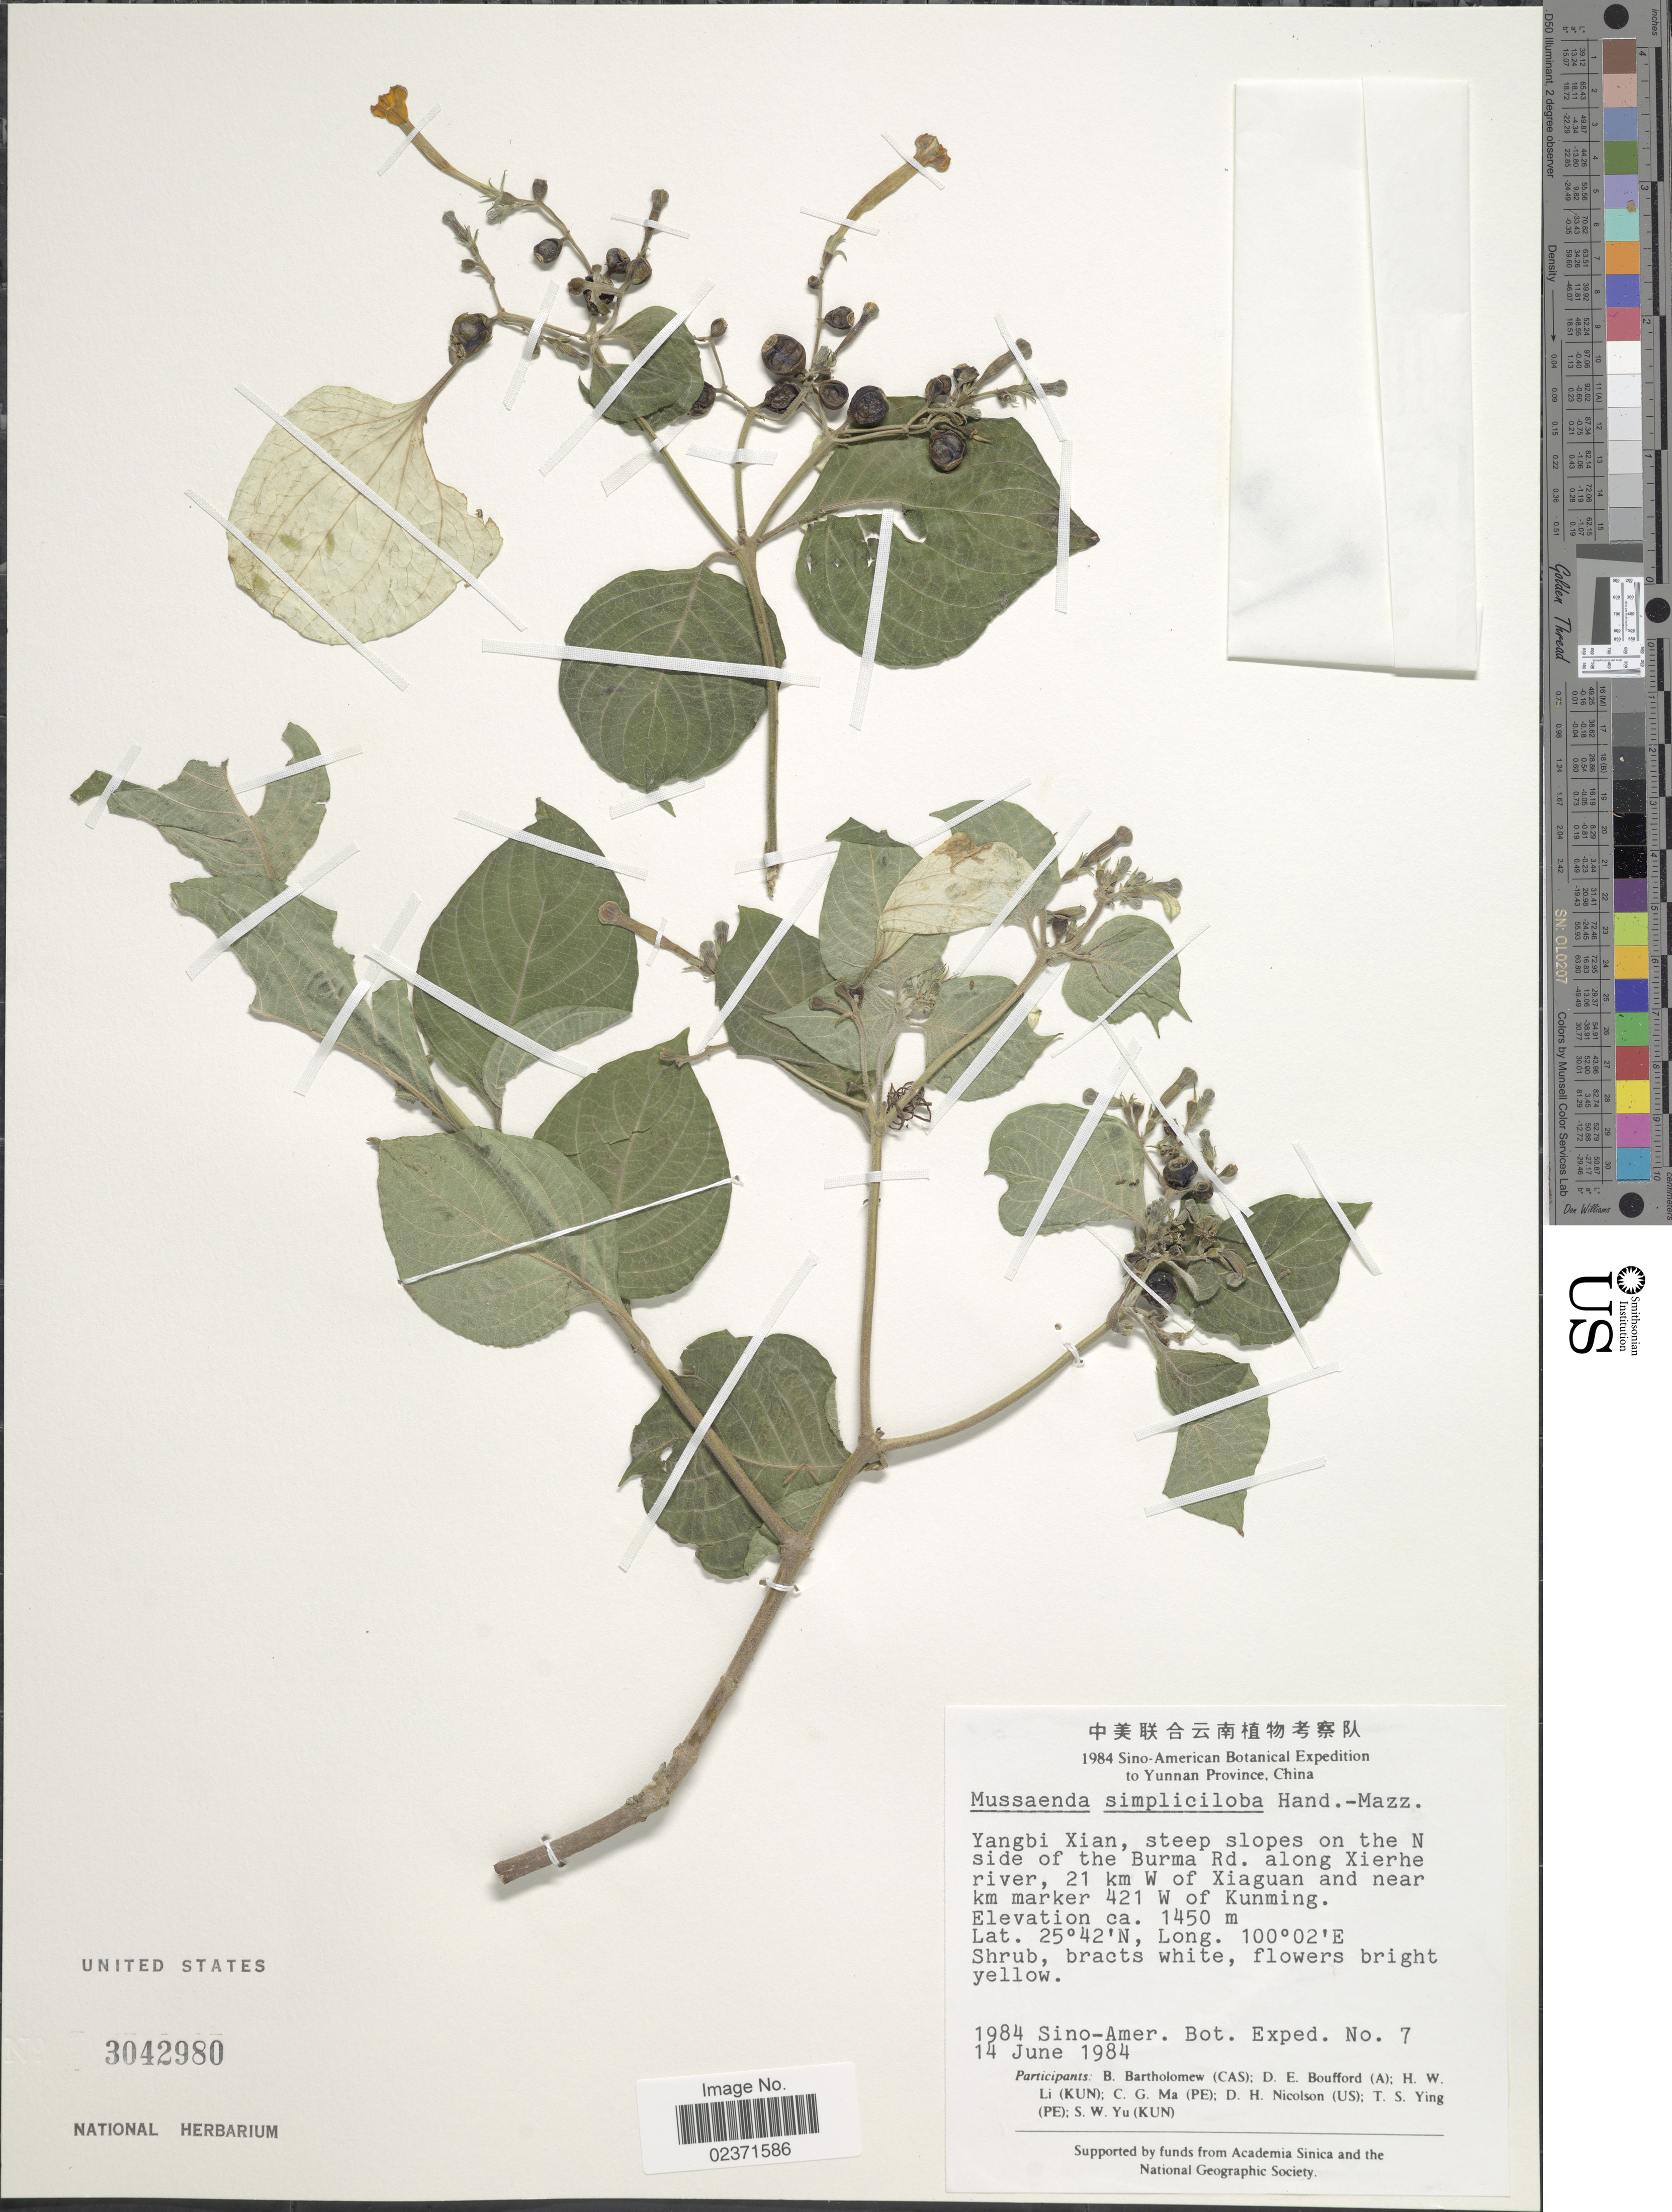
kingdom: Plantae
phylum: Tracheophyta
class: Magnoliopsida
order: Gentianales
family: Rubiaceae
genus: Mussaenda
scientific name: Mussaenda simpliciloba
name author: Hand.-Mazz.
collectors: B. Bartholomew, D. E. Boufford, H. W. Li, C. Ma & et al.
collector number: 7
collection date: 1984-06-14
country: China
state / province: Yunnan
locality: Yangbi Xian, steep slopes on the N side of the Burma Rd. along Xierhe river, 21 km W of Xiaguan and near km marker 421 W of Kunming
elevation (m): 1450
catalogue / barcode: US 3042980